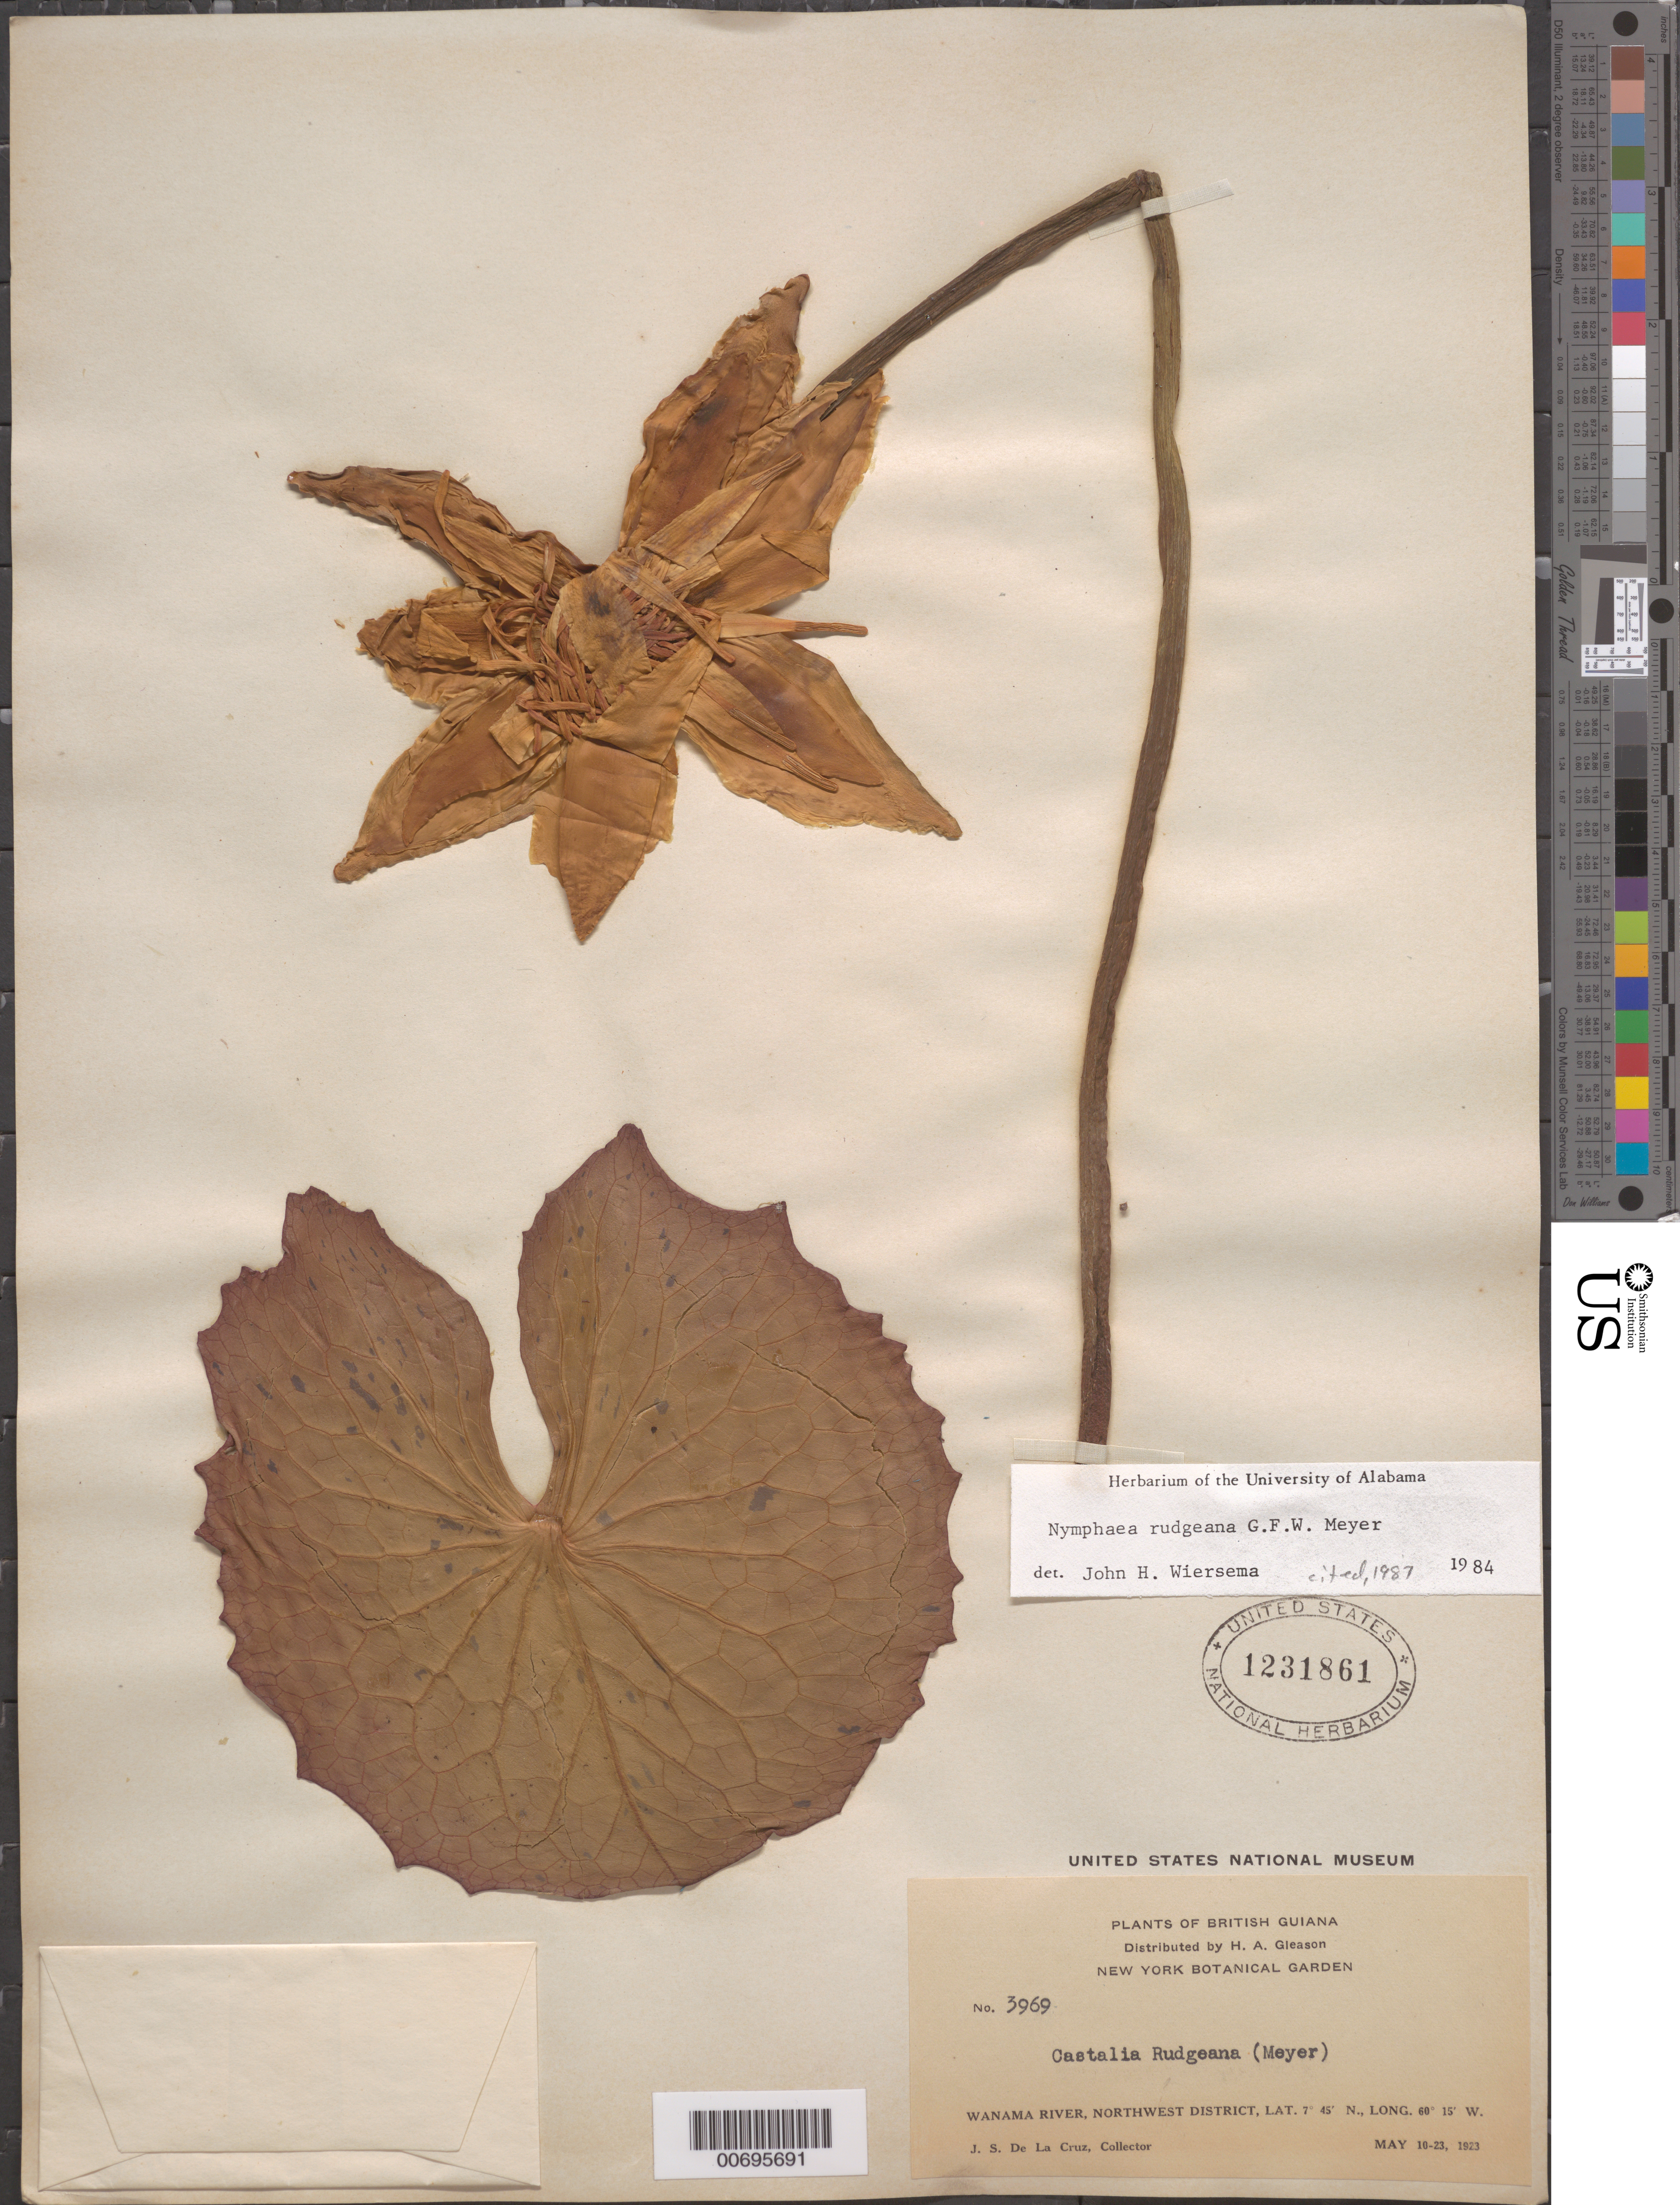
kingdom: Plantae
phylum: Tracheophyta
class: Magnoliopsida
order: Nymphaeales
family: Nymphaeaceae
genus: Nymphaea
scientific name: Nymphaea rudgeana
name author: G. Mey.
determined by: Wiersema, John H.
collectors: J. S. de la Cruz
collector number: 3969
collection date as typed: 10-May-23 to 23-May-23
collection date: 1923-05-10/1923-05-23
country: Guyana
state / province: Barima-Waini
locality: Wanama R., NW District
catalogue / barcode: US 1231861